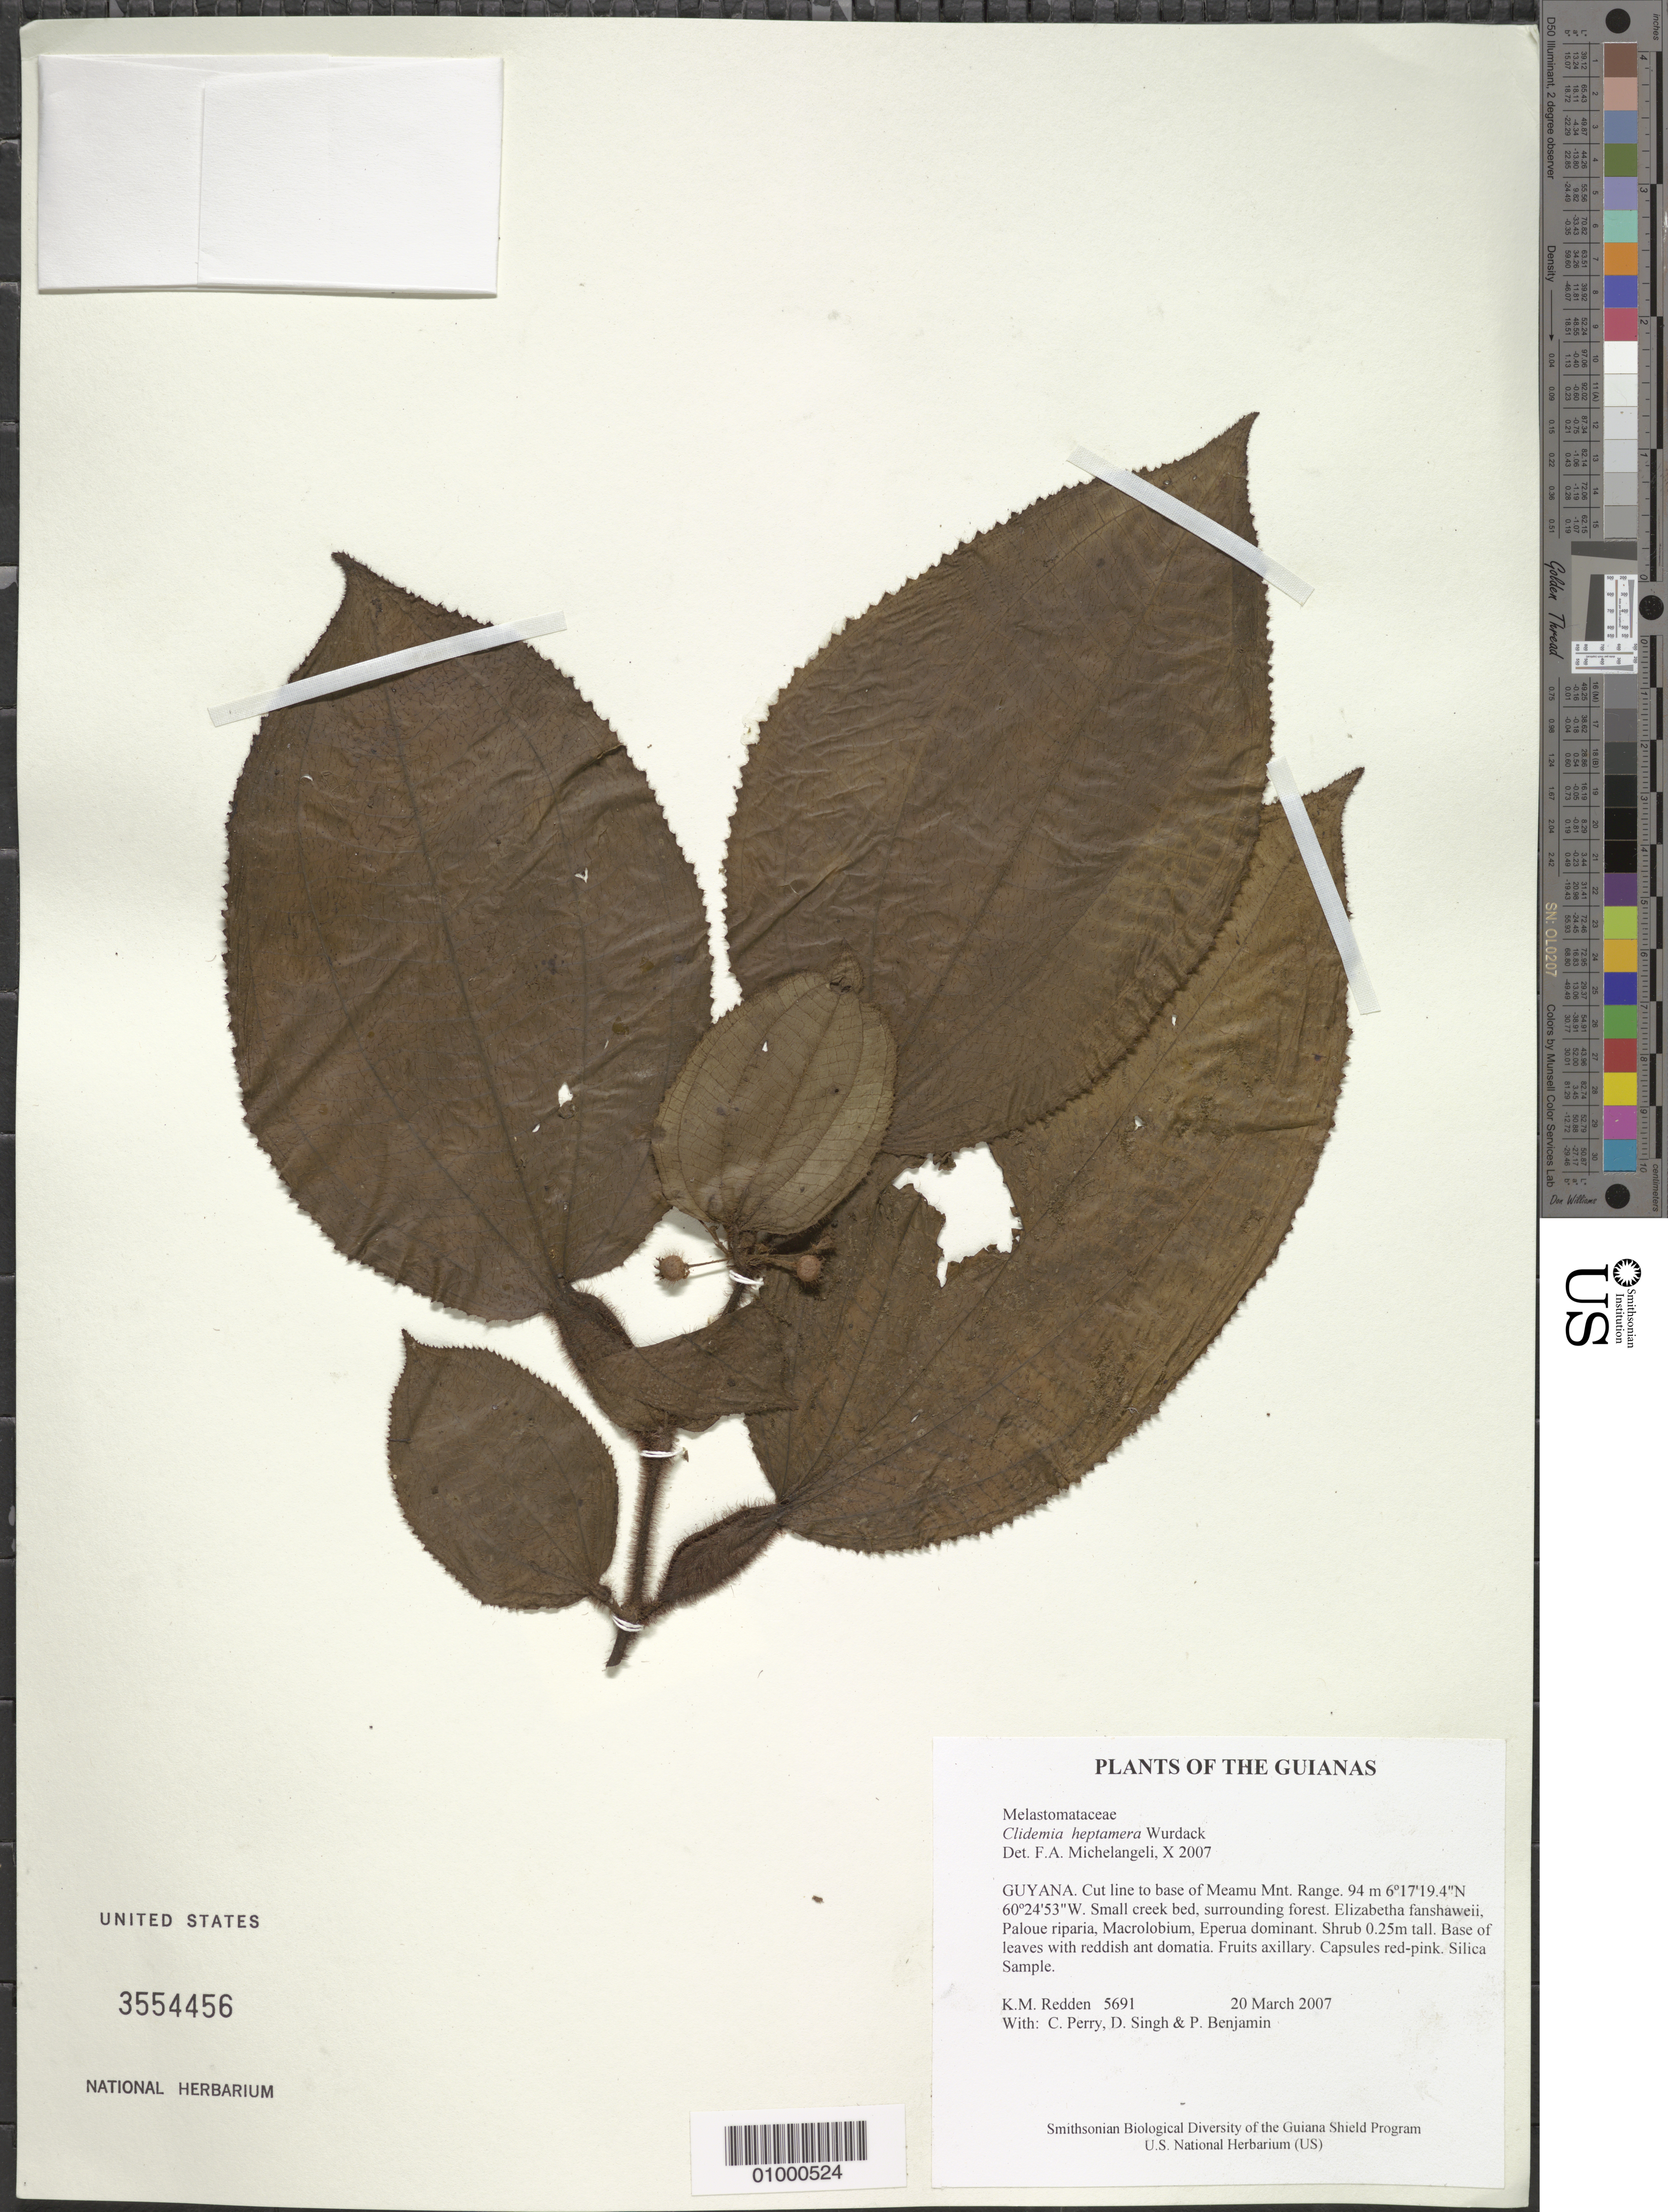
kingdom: Plantae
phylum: Tracheophyta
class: Magnoliopsida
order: Myrtales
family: Melastomataceae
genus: Clidemia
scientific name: Clidemia heptamera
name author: Wurdack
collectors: K. M. Redden, C. Perry, D. Singh & P. Benjamin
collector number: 5691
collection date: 2007-03-20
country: Guyana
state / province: Cuyuni-Mazaruni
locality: Cut line to base of Meamu Mnt. Range.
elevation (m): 94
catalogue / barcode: US 3554456